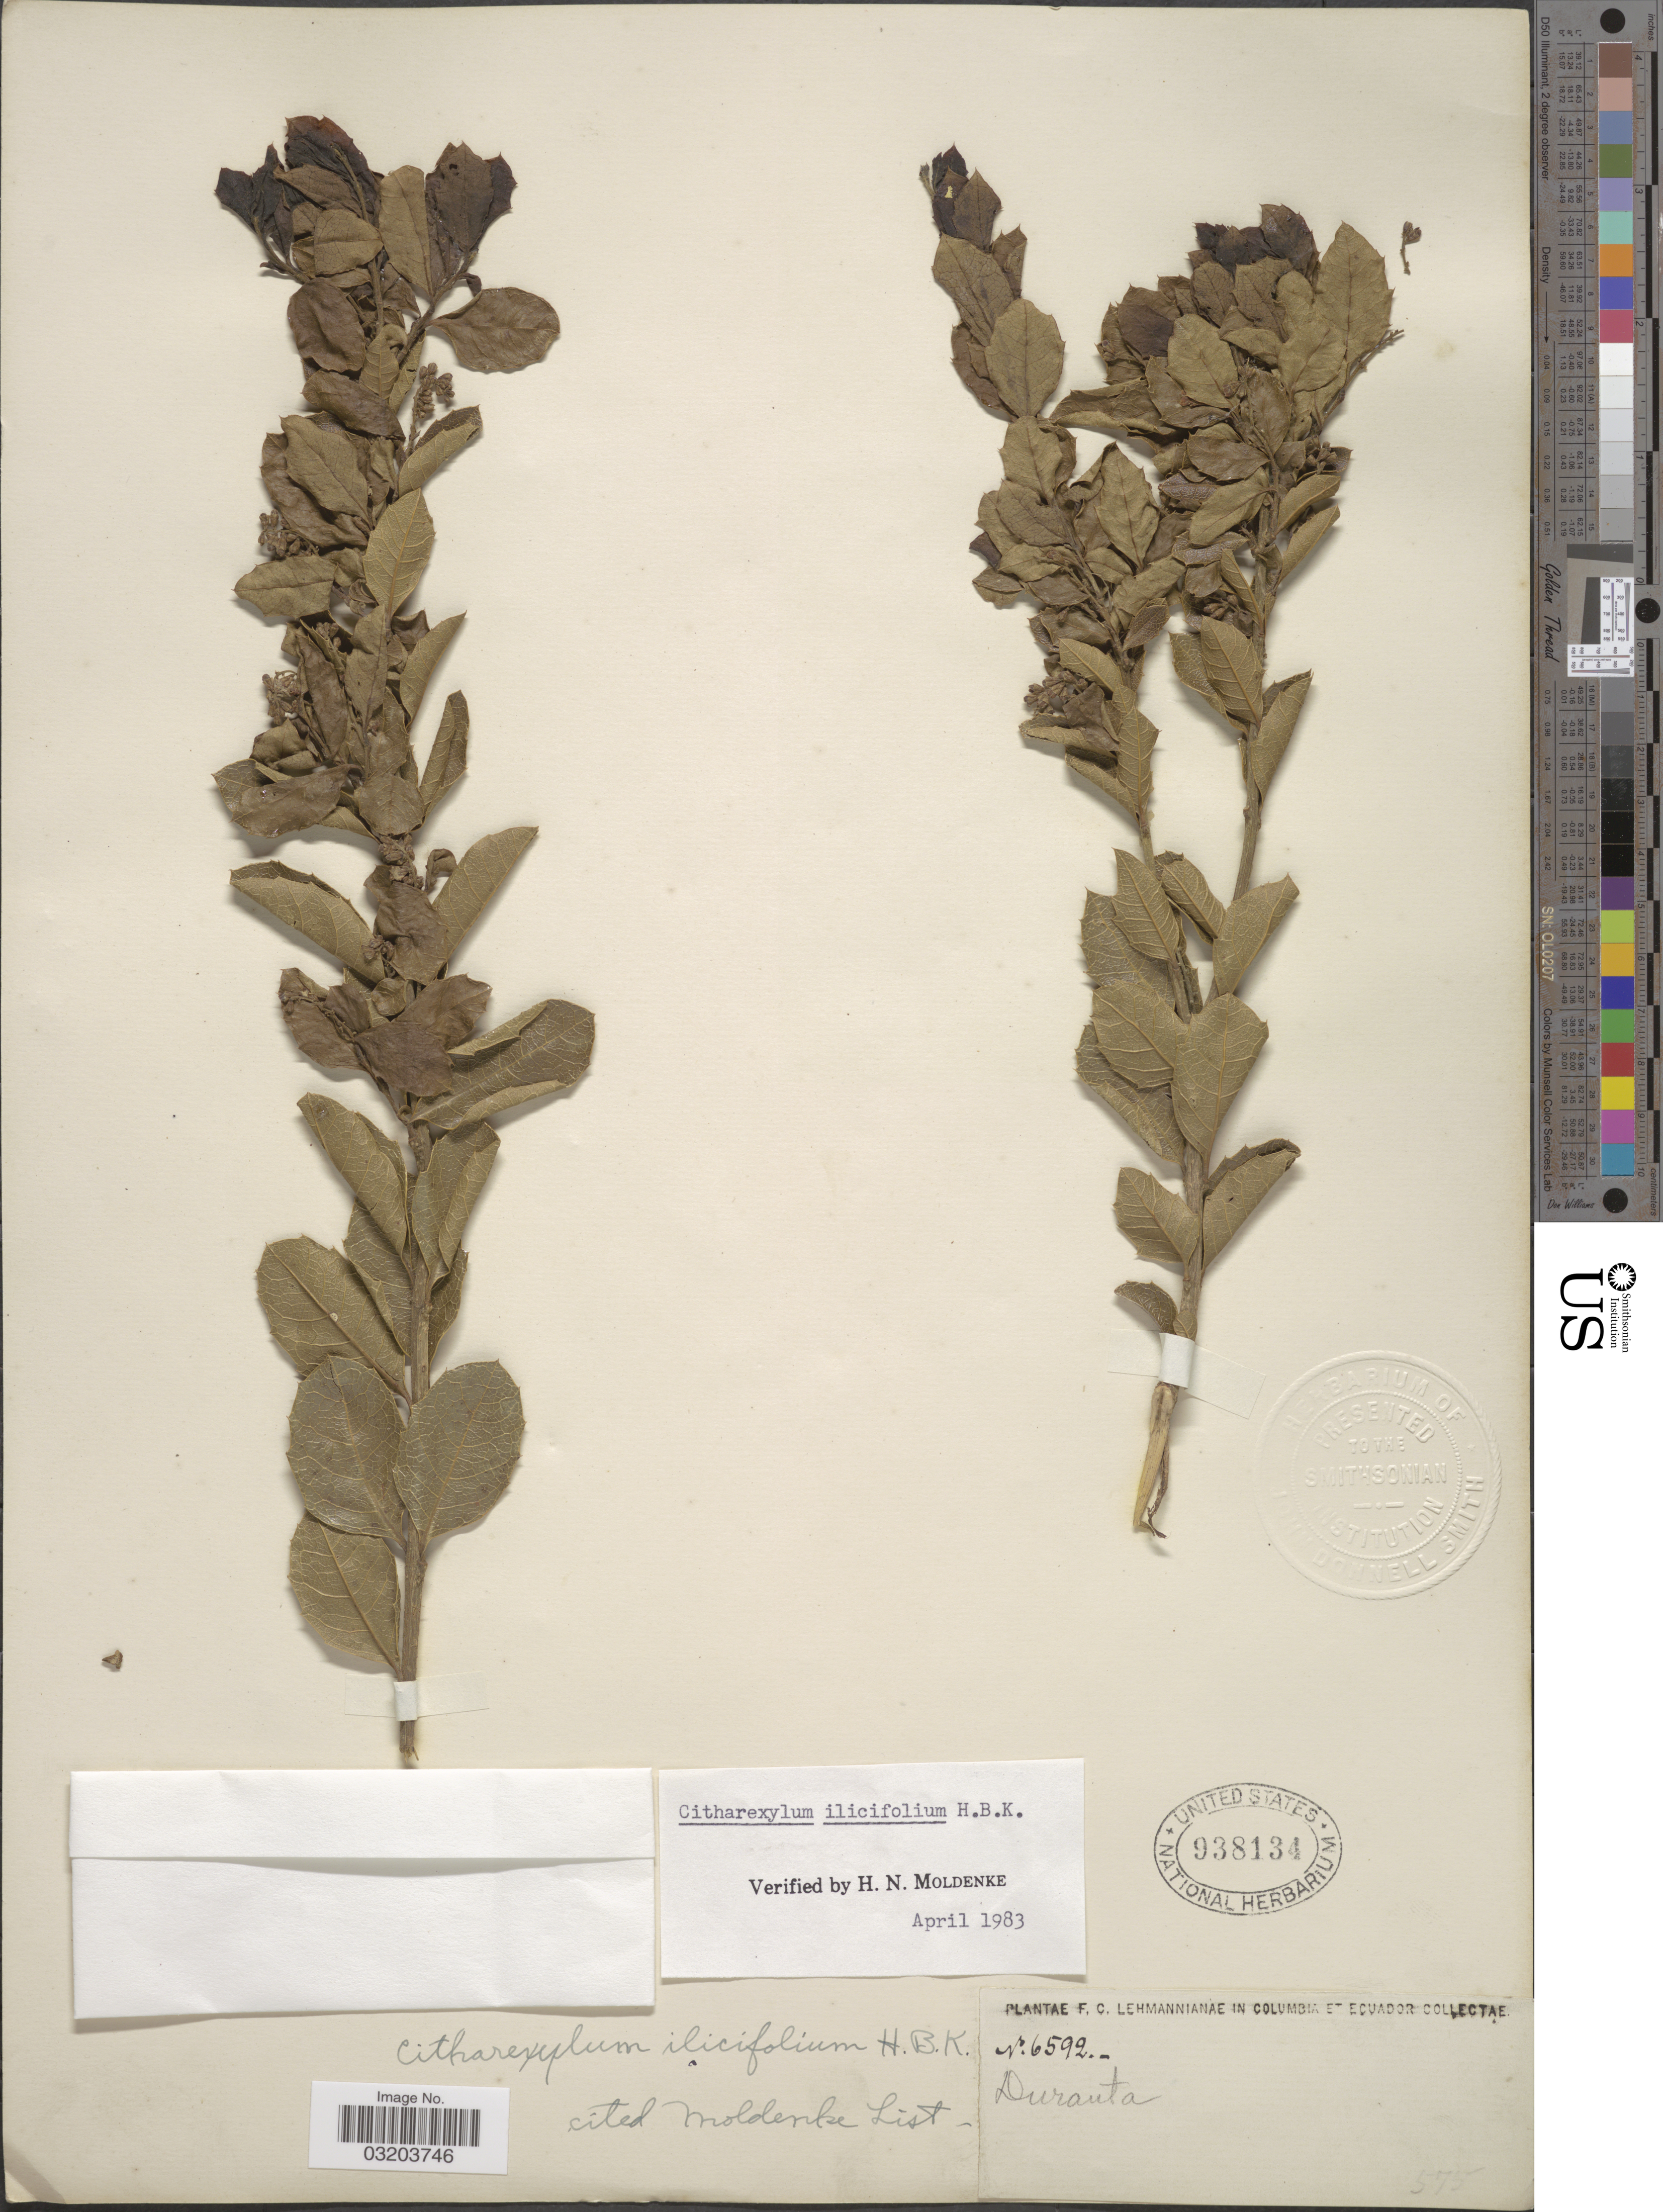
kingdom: Plantae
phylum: Tracheophyta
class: Magnoliopsida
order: Lamiales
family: Verbenaceae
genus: Citharexylum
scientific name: Citharexylum ilicifolium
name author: Kunth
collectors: F. C. Lehmann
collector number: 6592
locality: Columbia et Ecuador.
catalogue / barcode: US 938134